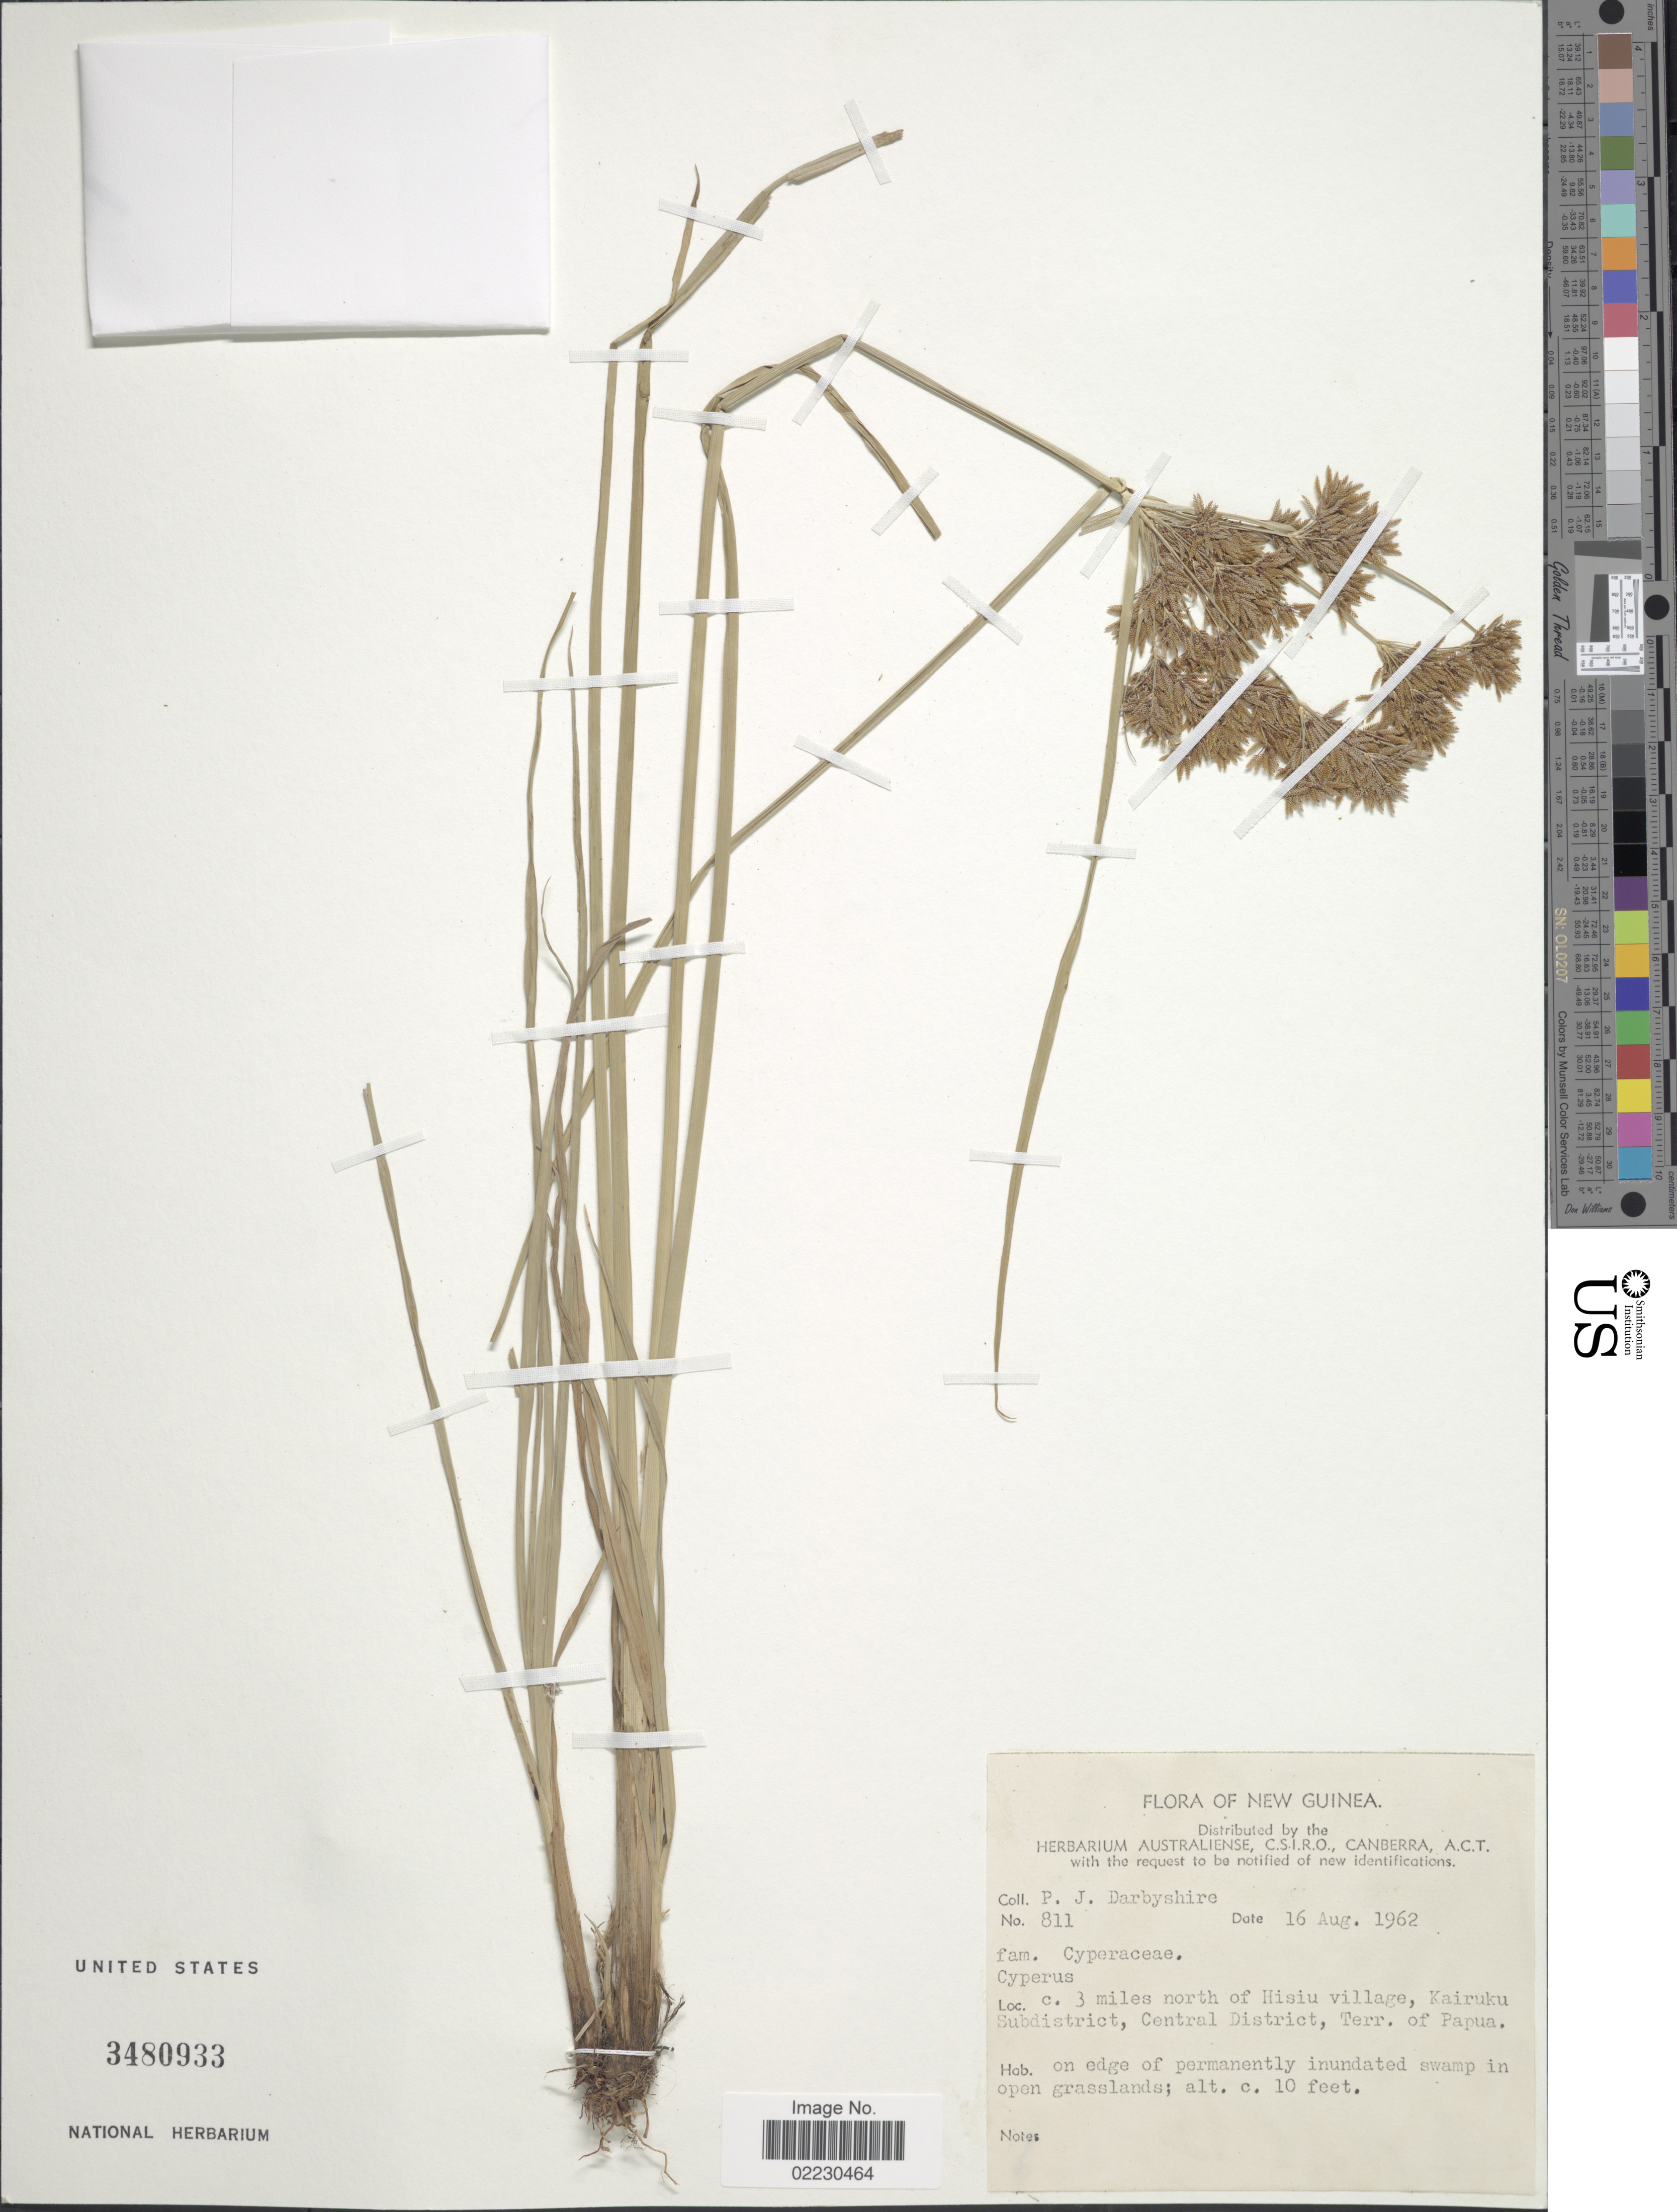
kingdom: Plantae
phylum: Tracheophyta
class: Liliopsida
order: Poales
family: Cyperaceae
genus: Cyperus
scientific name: Cyperus pulcherrimus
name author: Kunth ex Willd.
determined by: Kern, J. H.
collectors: P. Darbyshire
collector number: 811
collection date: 1962-08-16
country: Papua New Guinea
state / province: Central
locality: C. 3 miles north of Hisiu village, Kairuku Subdistrict, Central District, Terr. Papua, New Guinea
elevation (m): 3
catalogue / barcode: US 3480933